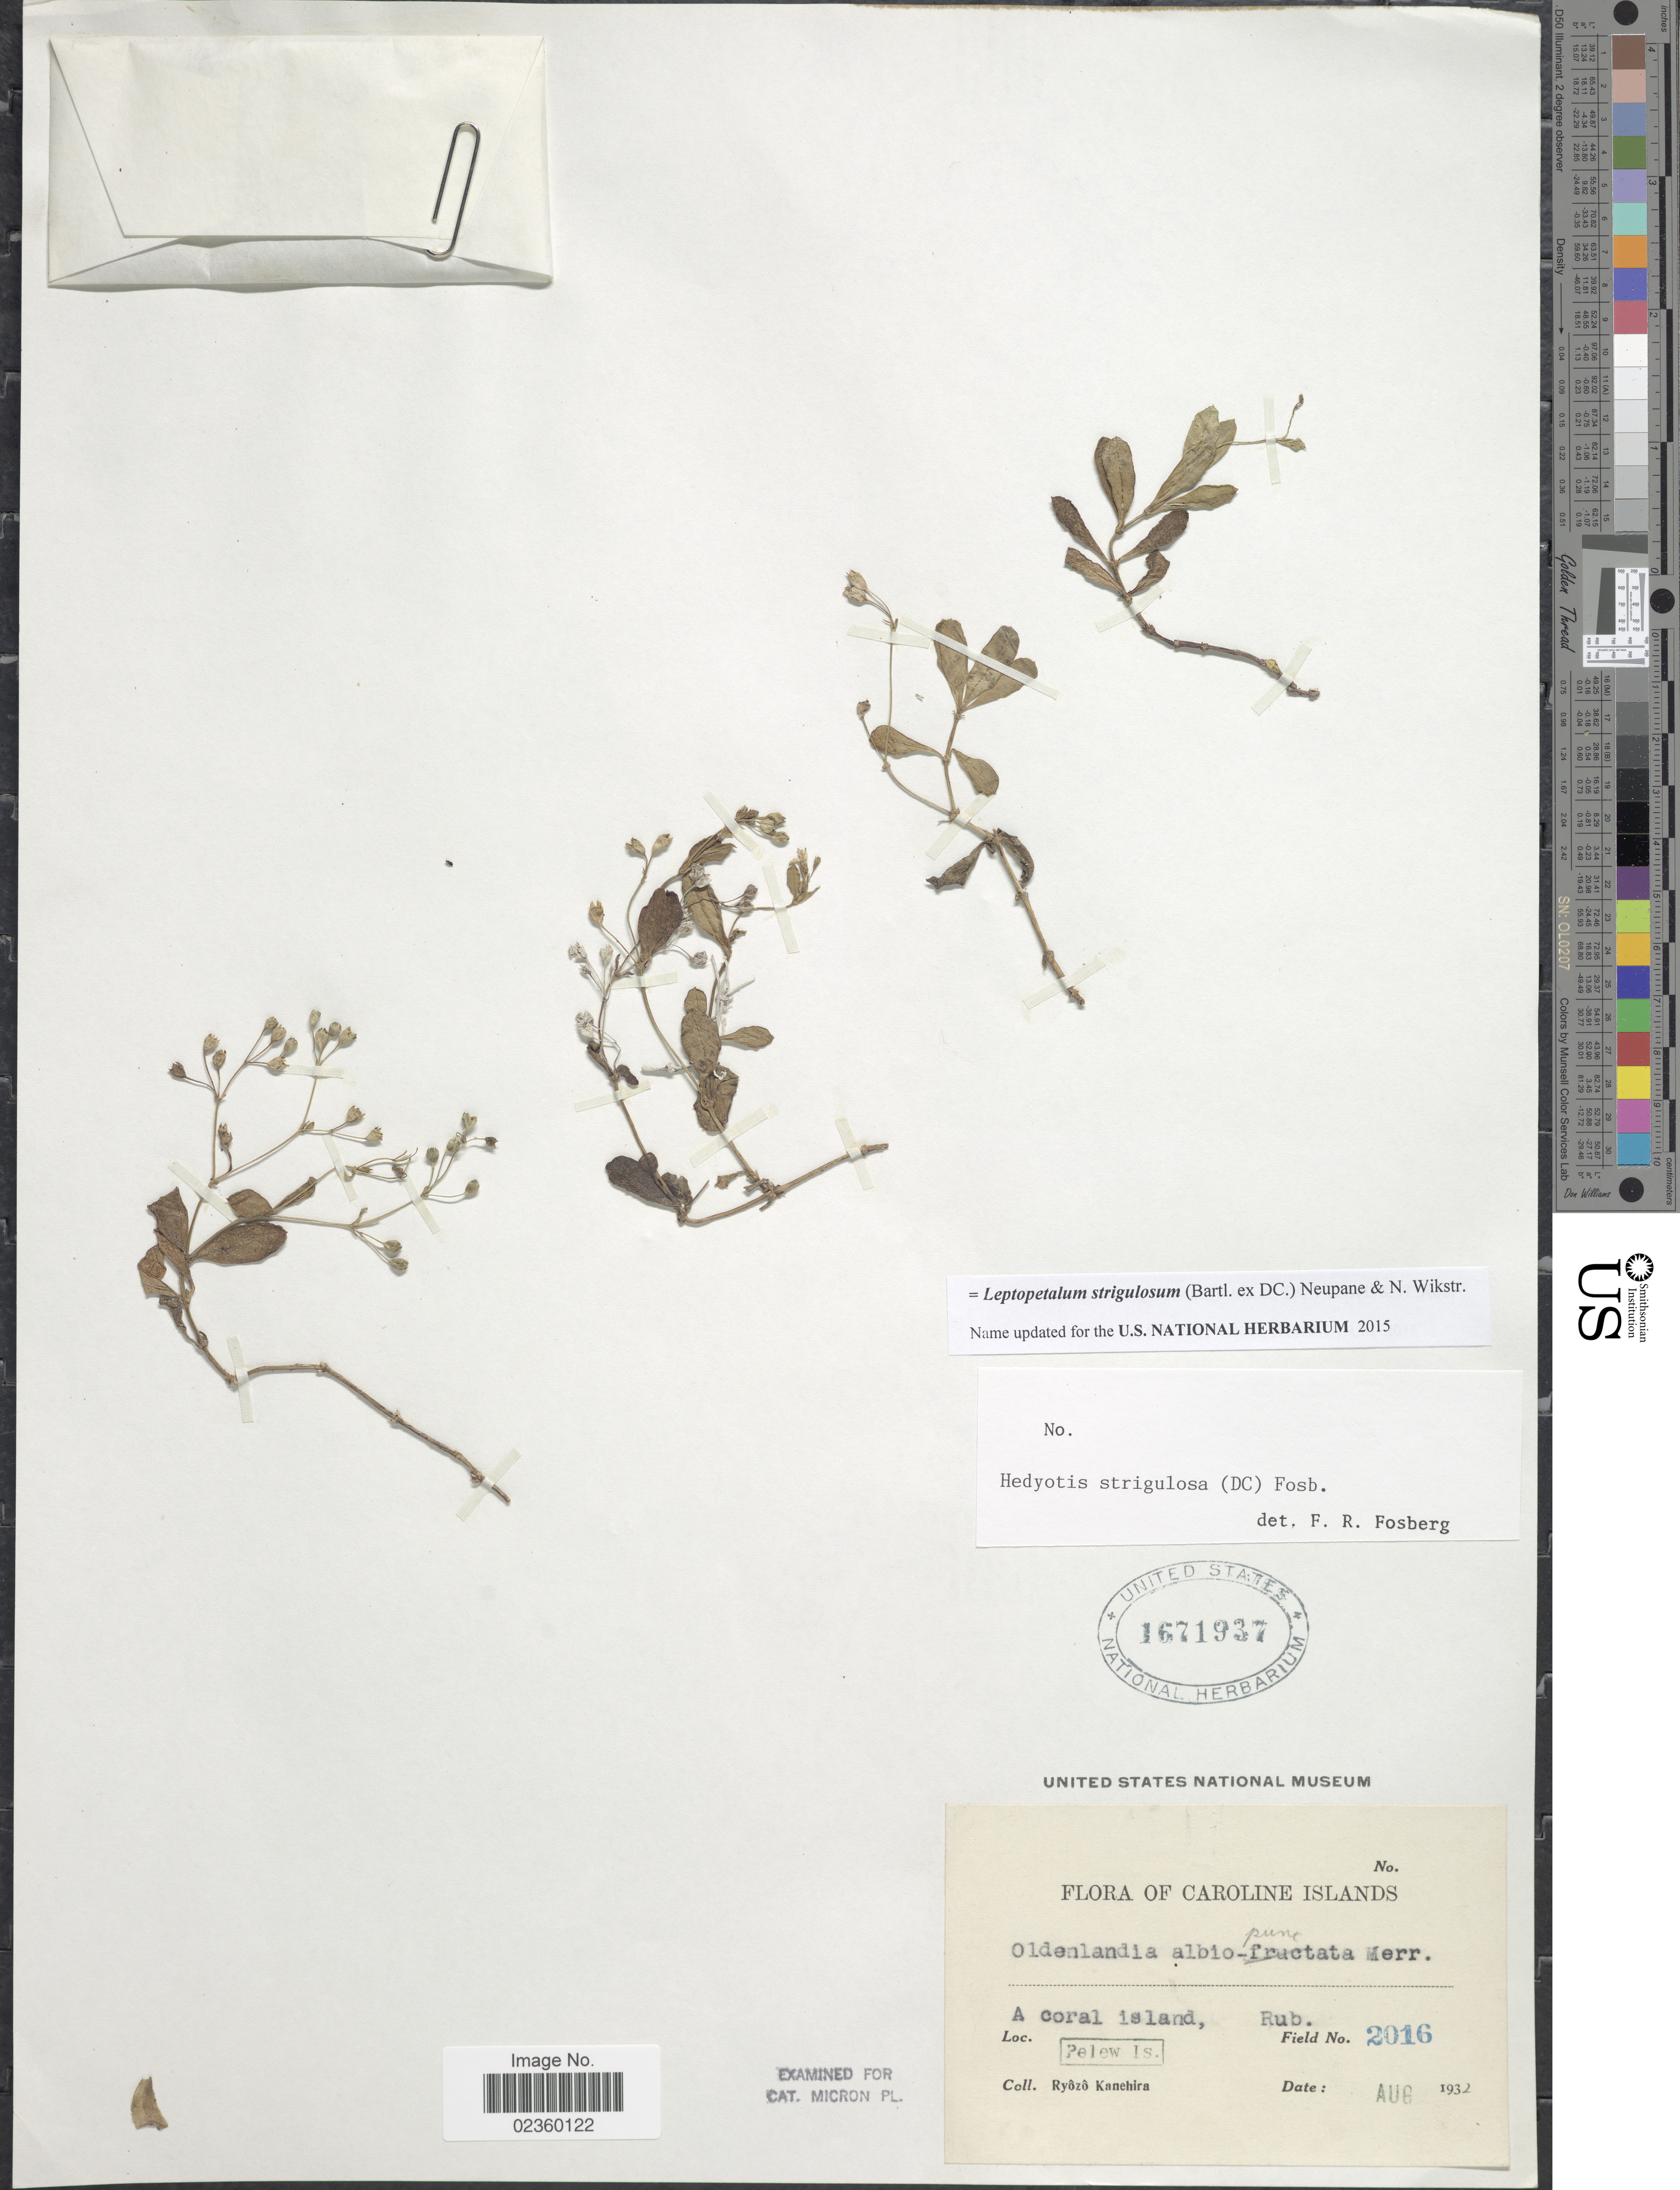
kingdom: Plantae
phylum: Tracheophyta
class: Magnoliopsida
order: Gentianales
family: Rubiaceae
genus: Leptopetalum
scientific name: Leptopetalum strigulosum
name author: (Bartl. ex DC.) Neupane & N. Wikstr.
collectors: R. Kanehira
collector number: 2016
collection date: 1932-08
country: Palau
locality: Caroline Islands, A coral island, Pelew Is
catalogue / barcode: US 1671937